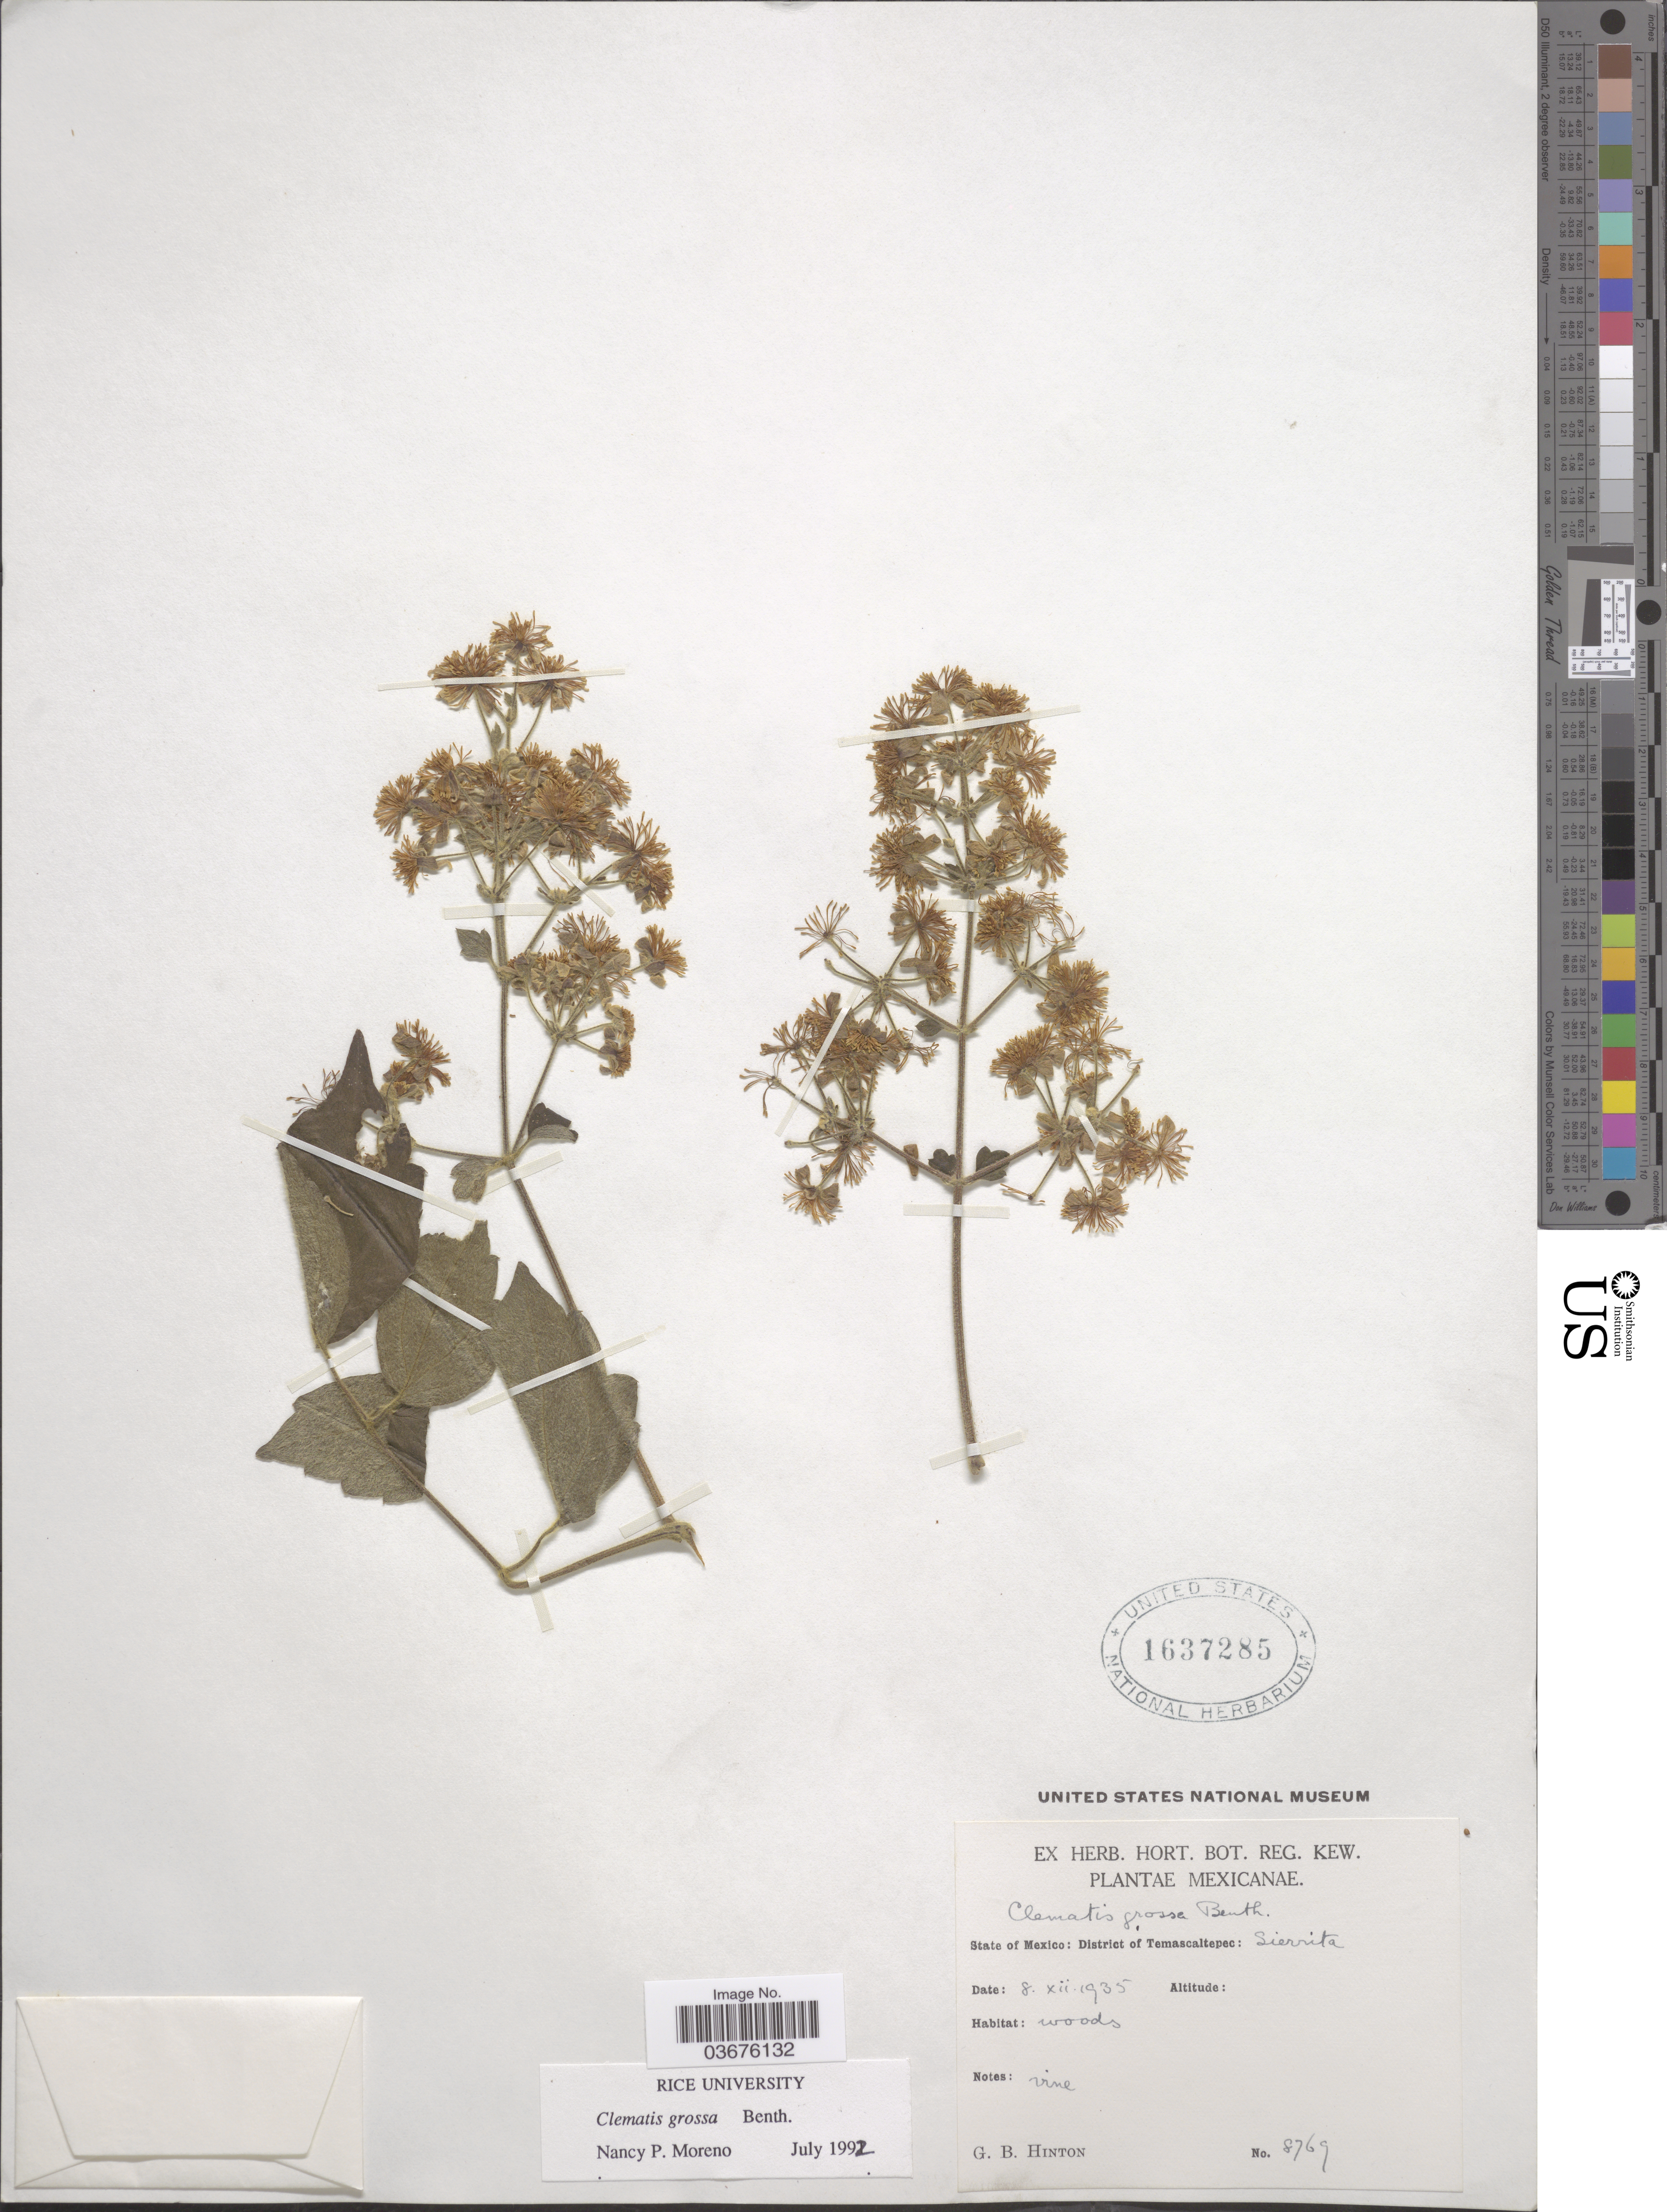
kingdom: Plantae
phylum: Tracheophyta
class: Magnoliopsida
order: Ranunculales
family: Ranunculaceae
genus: Clematis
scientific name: Clematis grossa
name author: Benth.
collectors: G. B. Hinton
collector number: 8769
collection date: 1935-12-08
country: Mexico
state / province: México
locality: District of Temascaltepec: Sierrita.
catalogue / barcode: US 1637285